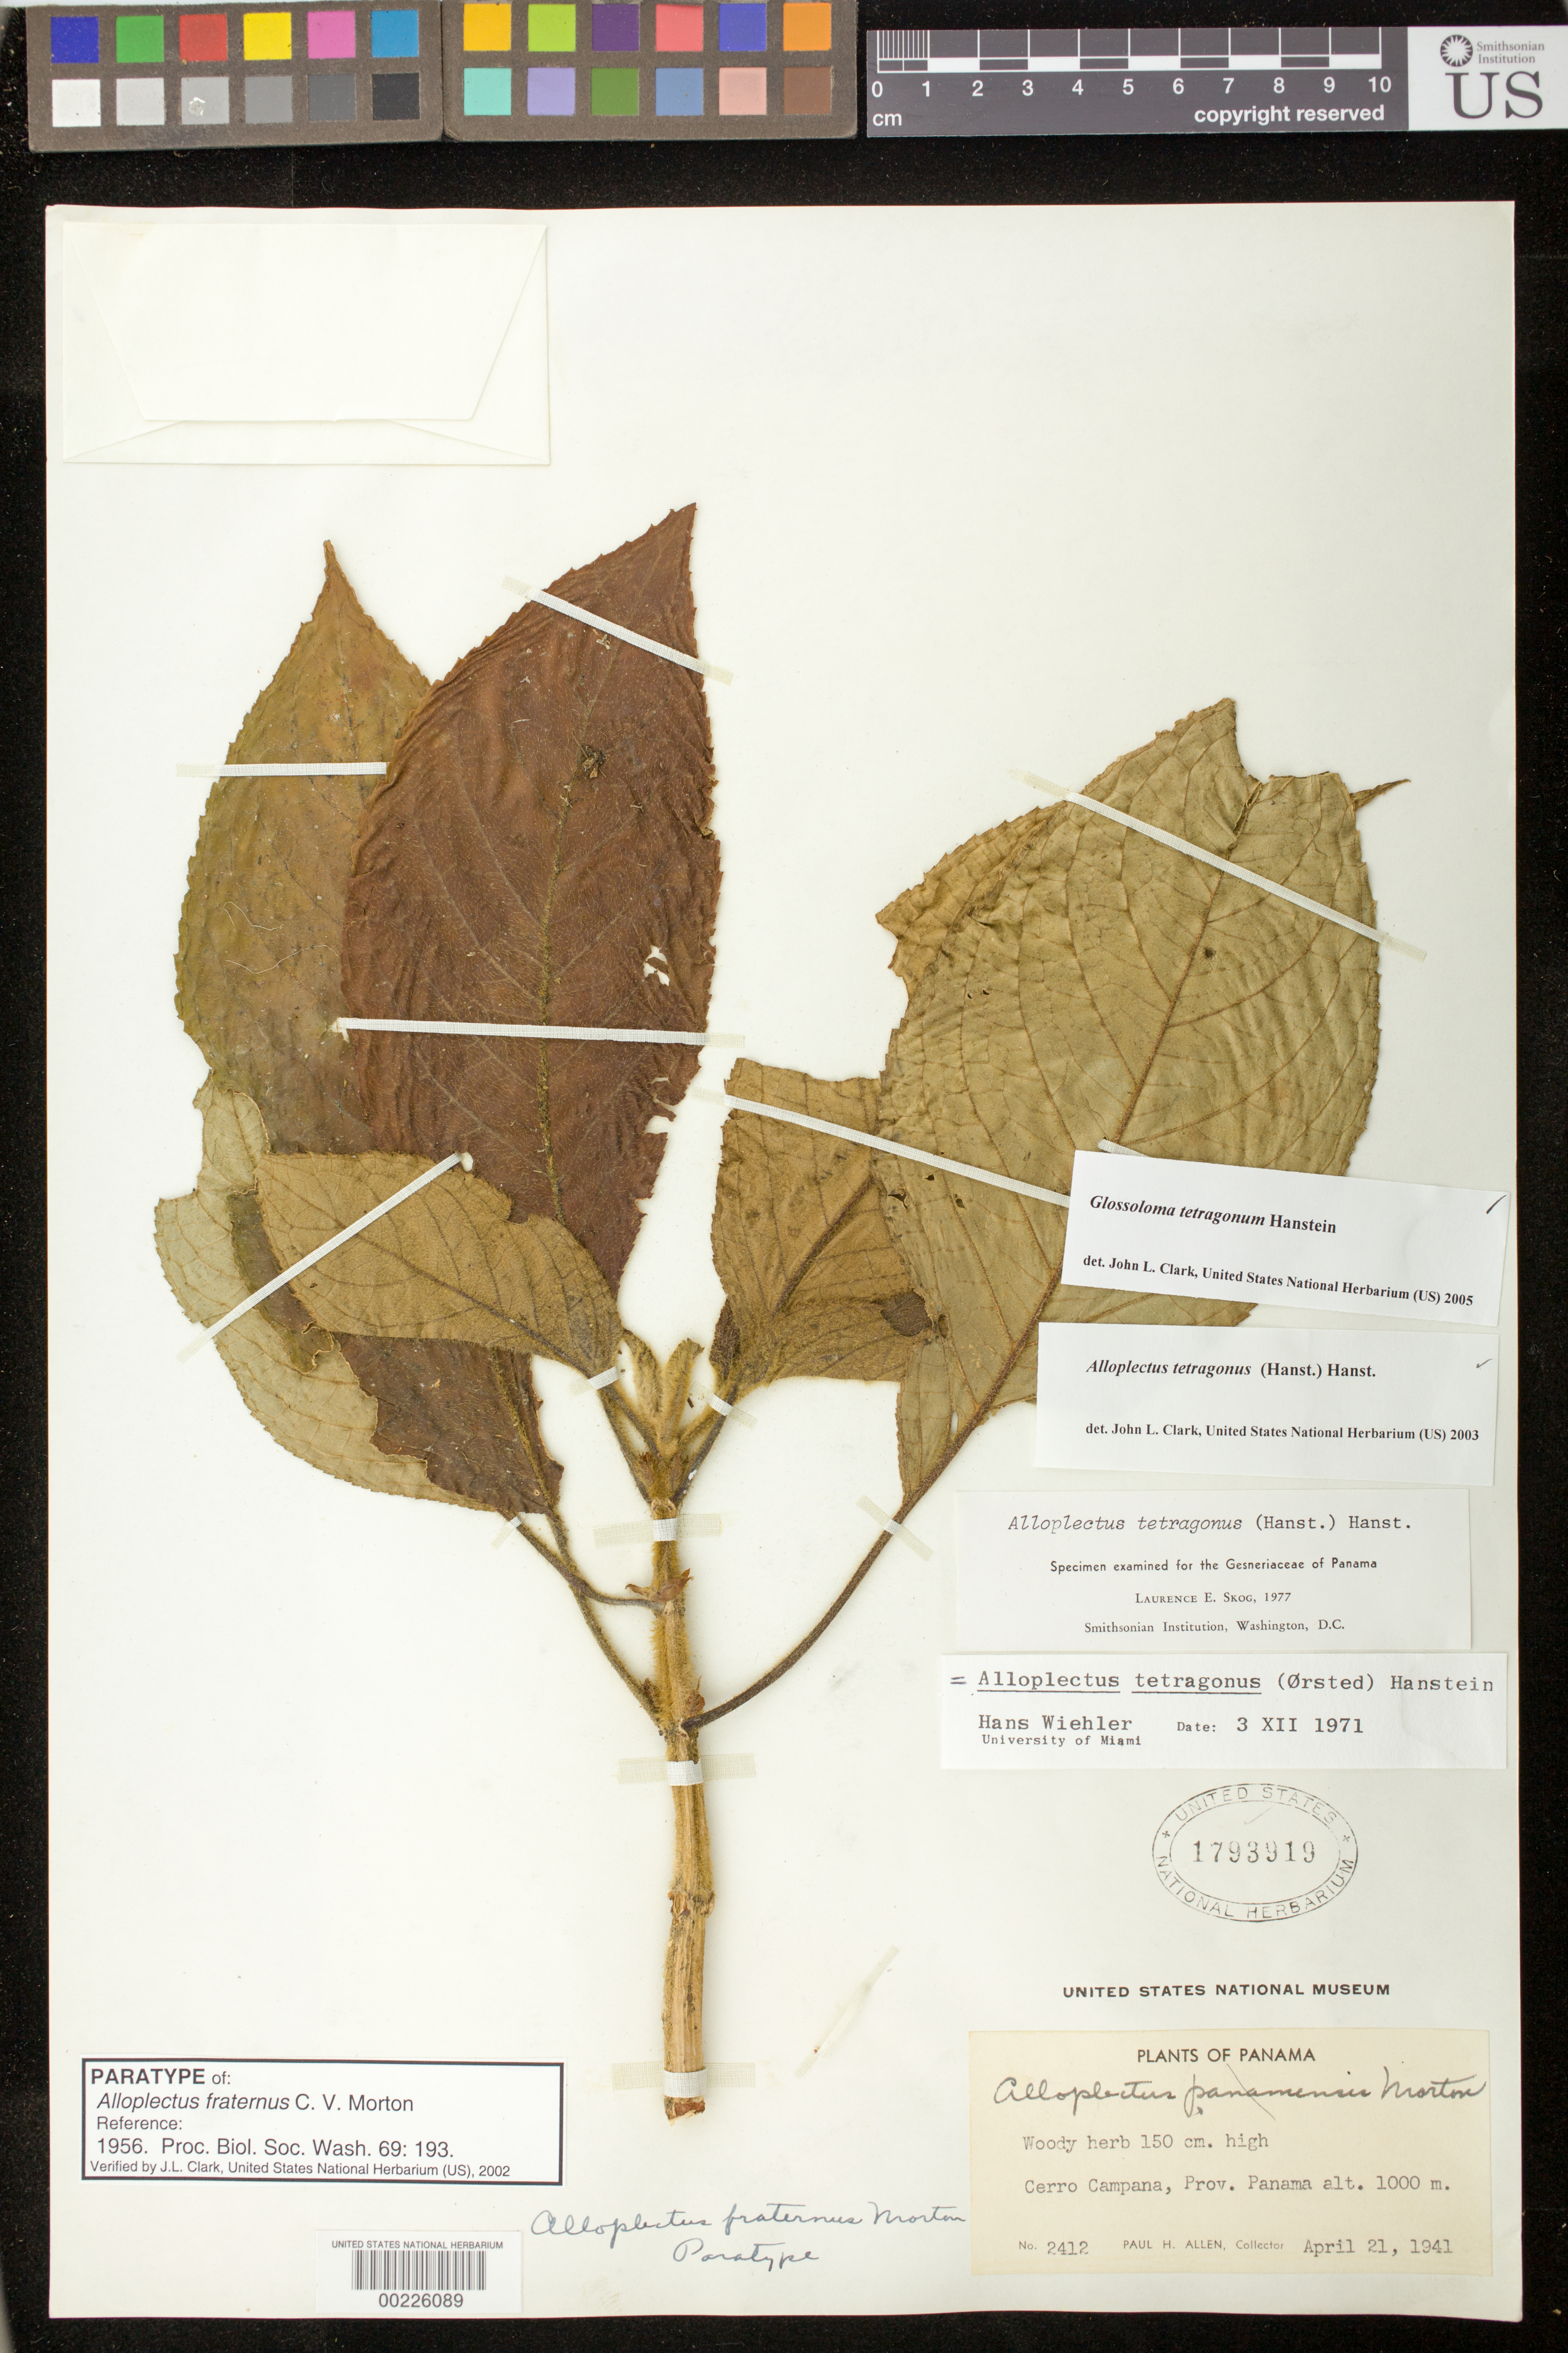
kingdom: Plantae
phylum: Tracheophyta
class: Magnoliopsida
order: Lamiales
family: Gesneriaceae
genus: Glossoloma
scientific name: Glossoloma tetragonum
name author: Hanst.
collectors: P. H. Allen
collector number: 2412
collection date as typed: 21 Apr 1941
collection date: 1941-04-21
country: Panama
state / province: Panamá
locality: Cerro Campana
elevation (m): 1000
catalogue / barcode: US 1793919